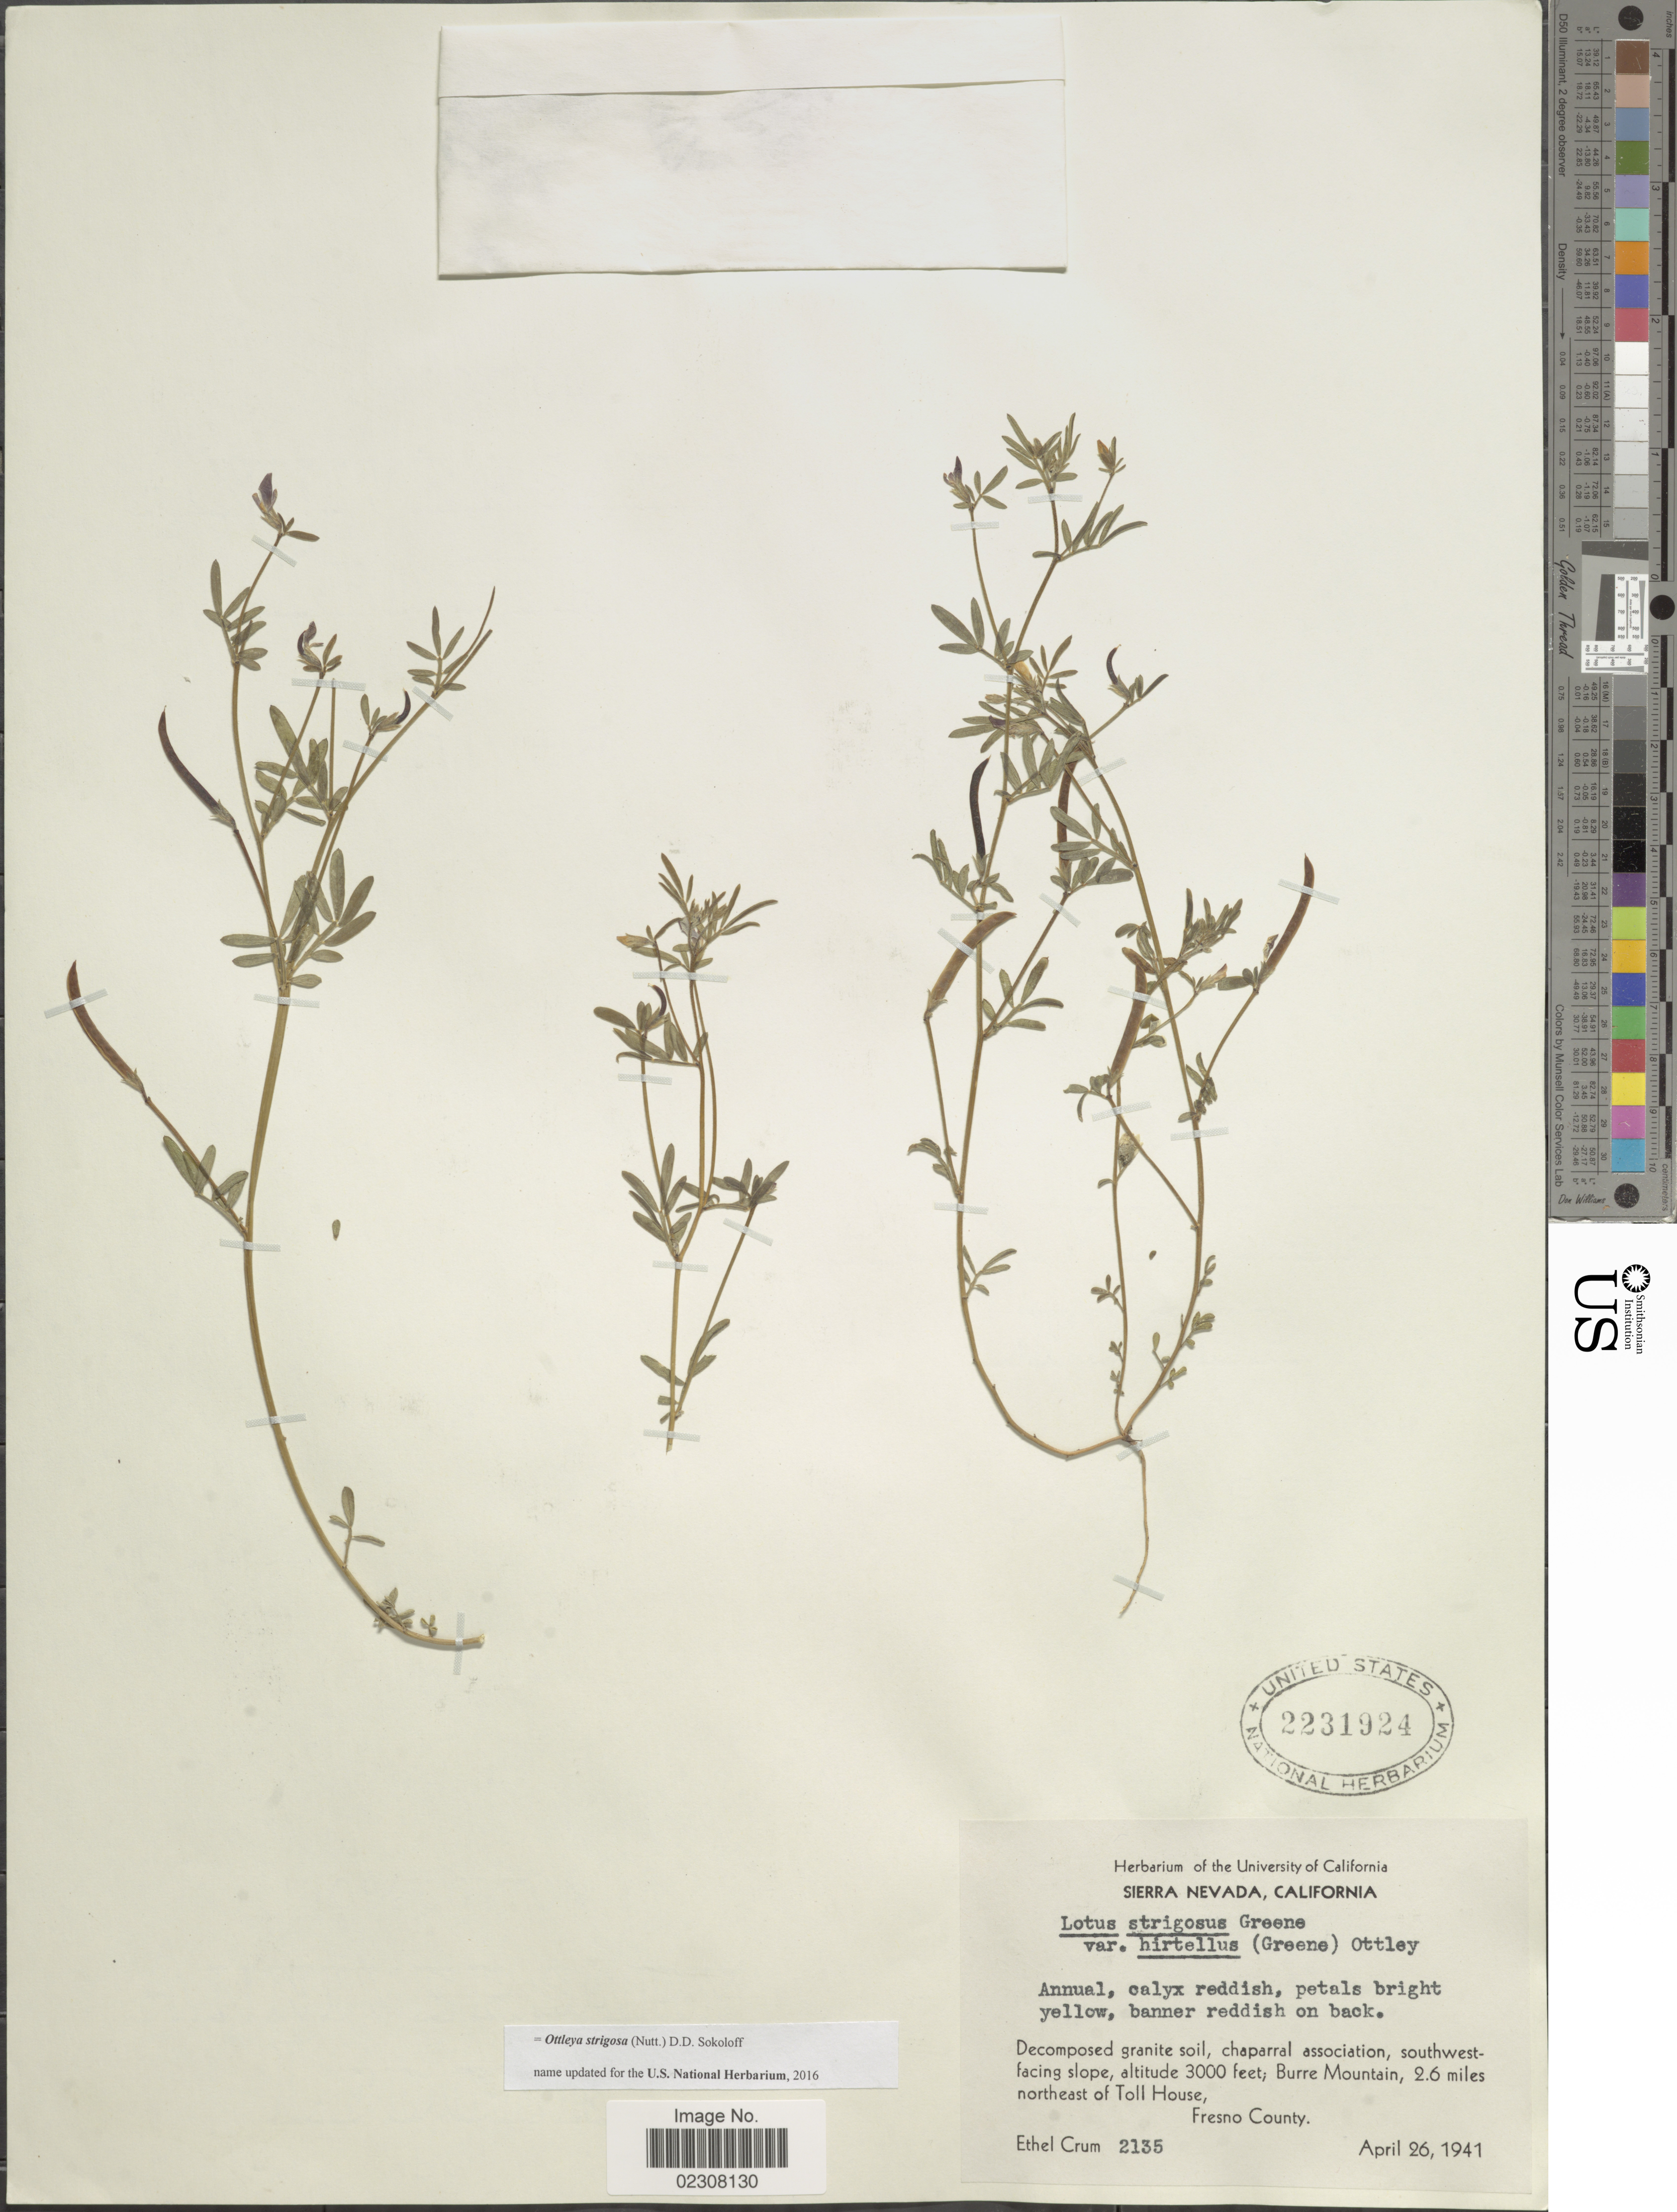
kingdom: Plantae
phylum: Tracheophyta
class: Magnoliopsida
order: Fabales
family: Fabaceae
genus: Ottleya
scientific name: Ottleya strigosa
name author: (Nutt.) D.D. Sokoloff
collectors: E. K. Crum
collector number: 2135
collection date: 1941-04-26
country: United States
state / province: California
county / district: Fresno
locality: Sierra Nevada, Southwest facing slope, Burre Mountain, 2.6 miles northeast of Toll House, Frenso County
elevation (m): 914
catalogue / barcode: US 2231924